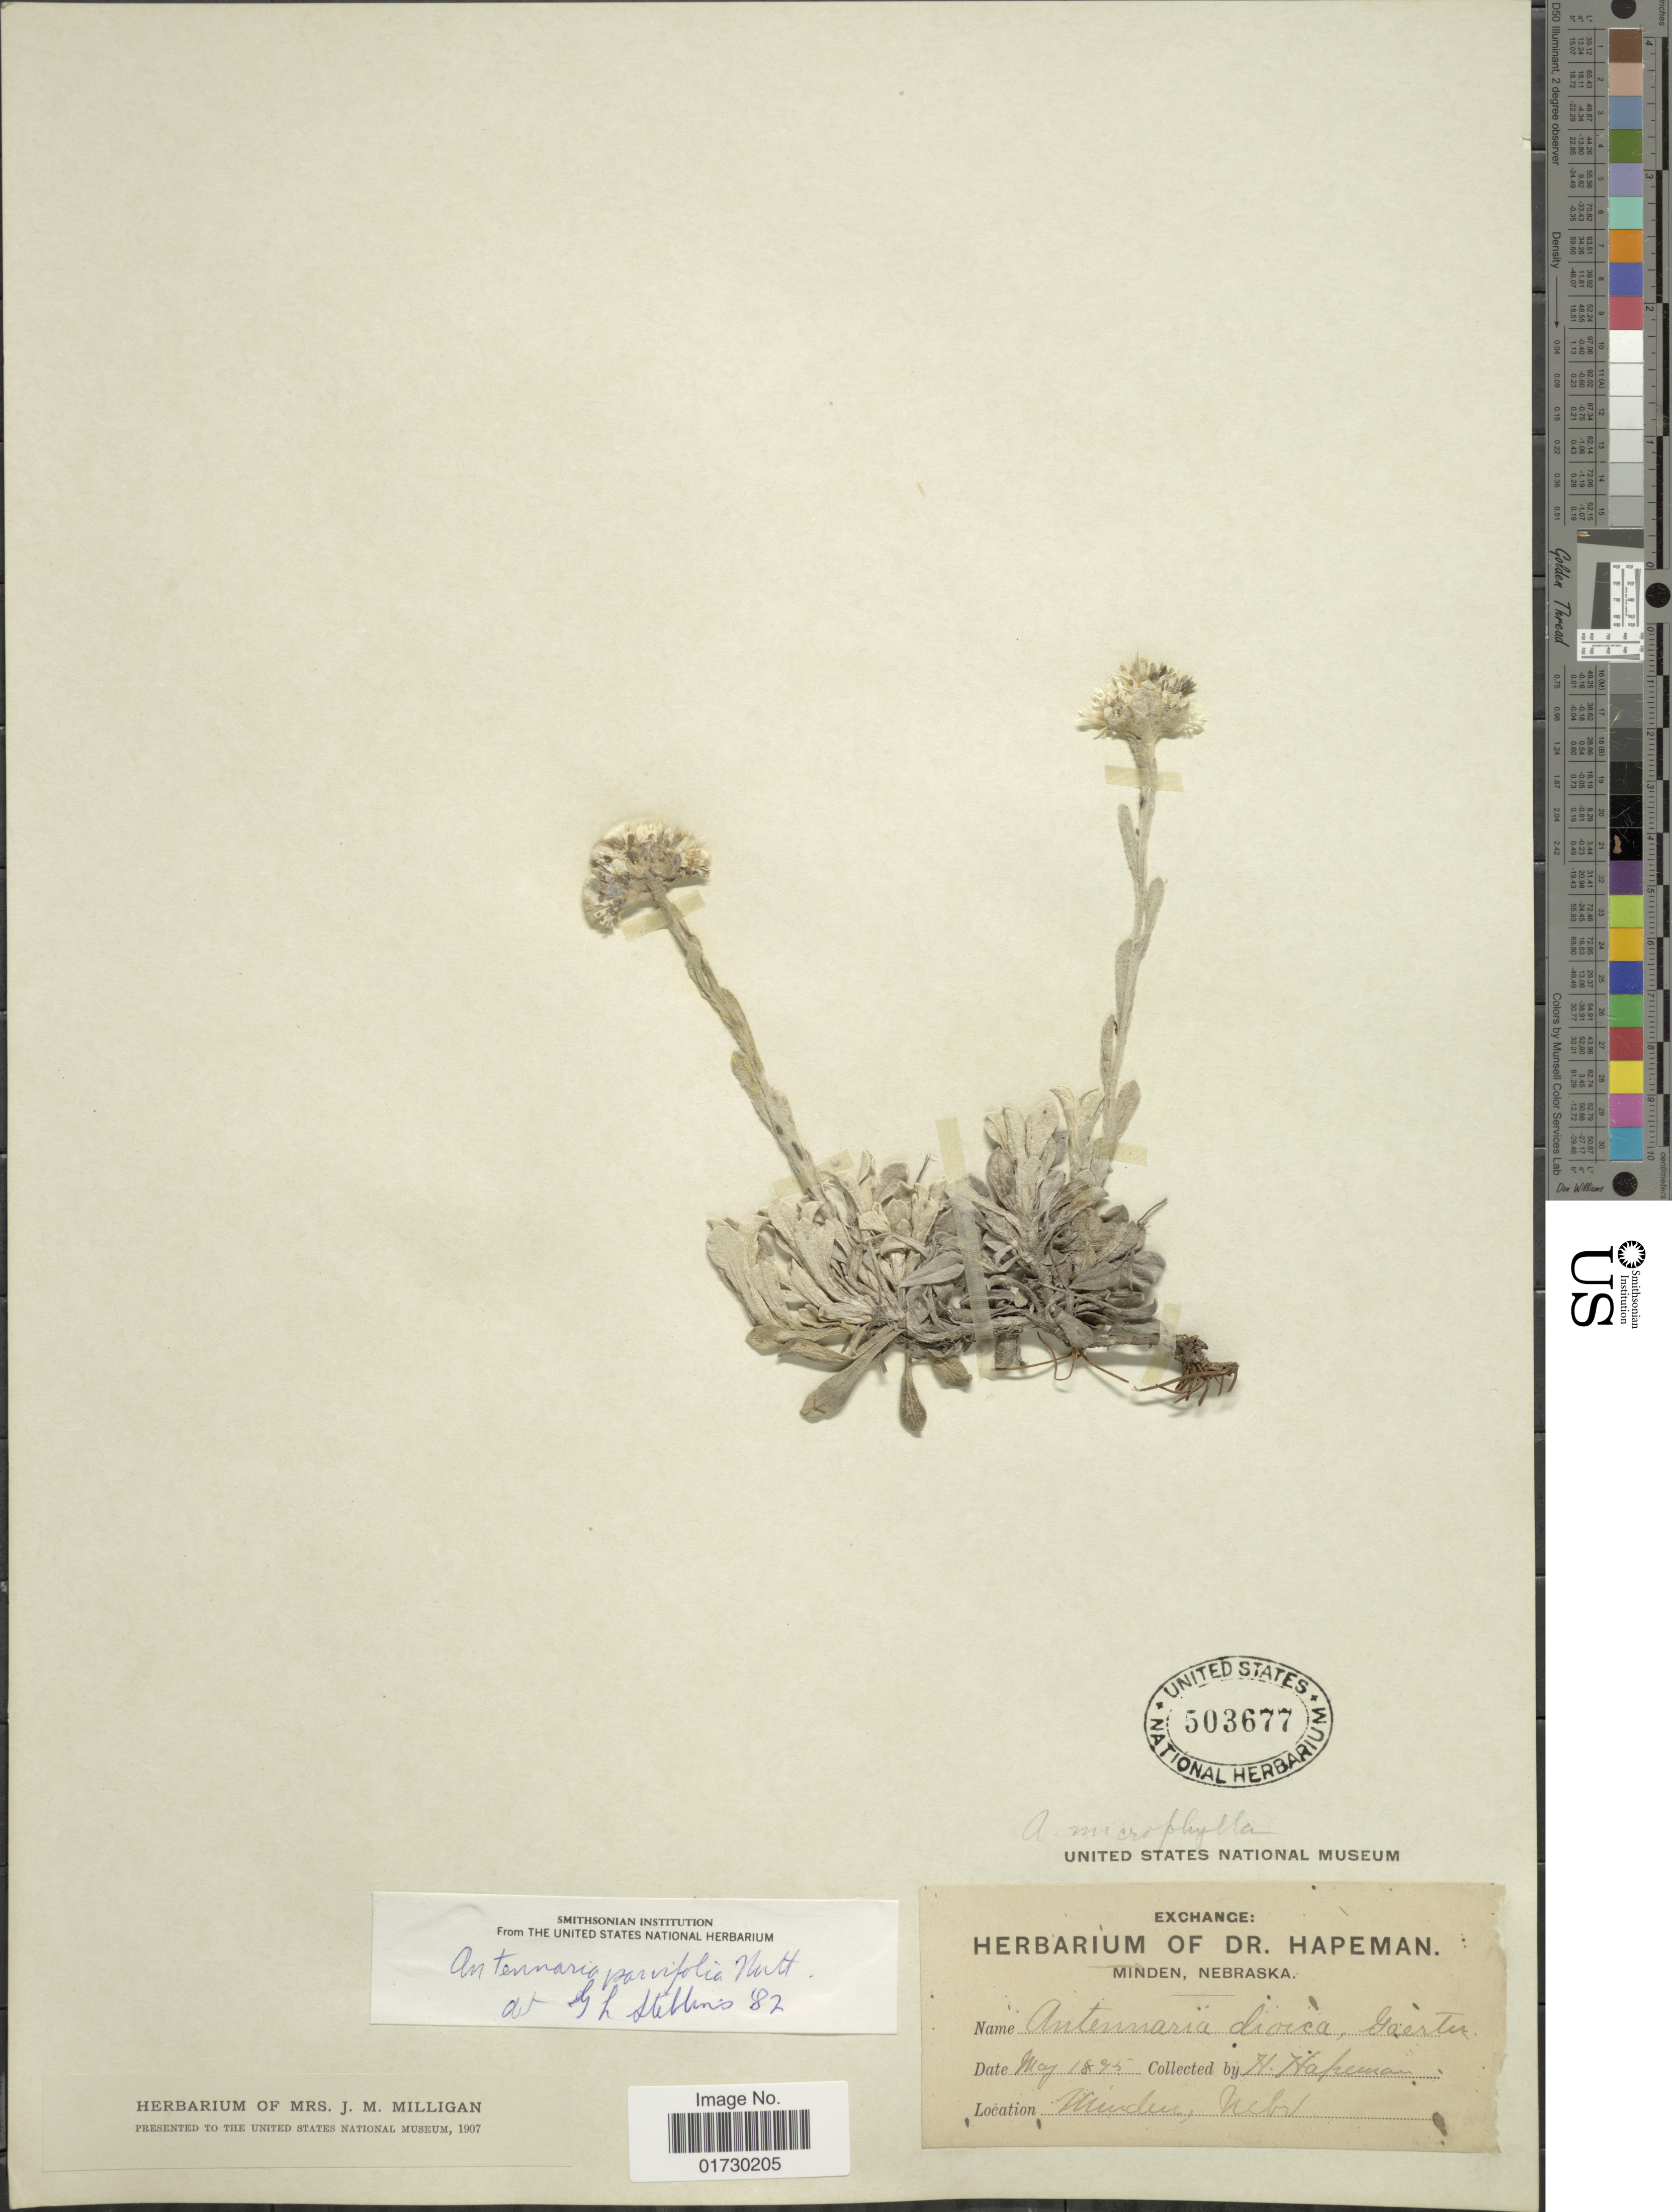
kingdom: Plantae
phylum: Tracheophyta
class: Magnoliopsida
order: Asterales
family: Asteraceae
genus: Antennaria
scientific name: Antennaria aprica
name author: Greene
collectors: H. Hapeman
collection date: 1895-05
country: United States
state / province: Nebraska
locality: Minden, Nebraska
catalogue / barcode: US 503677